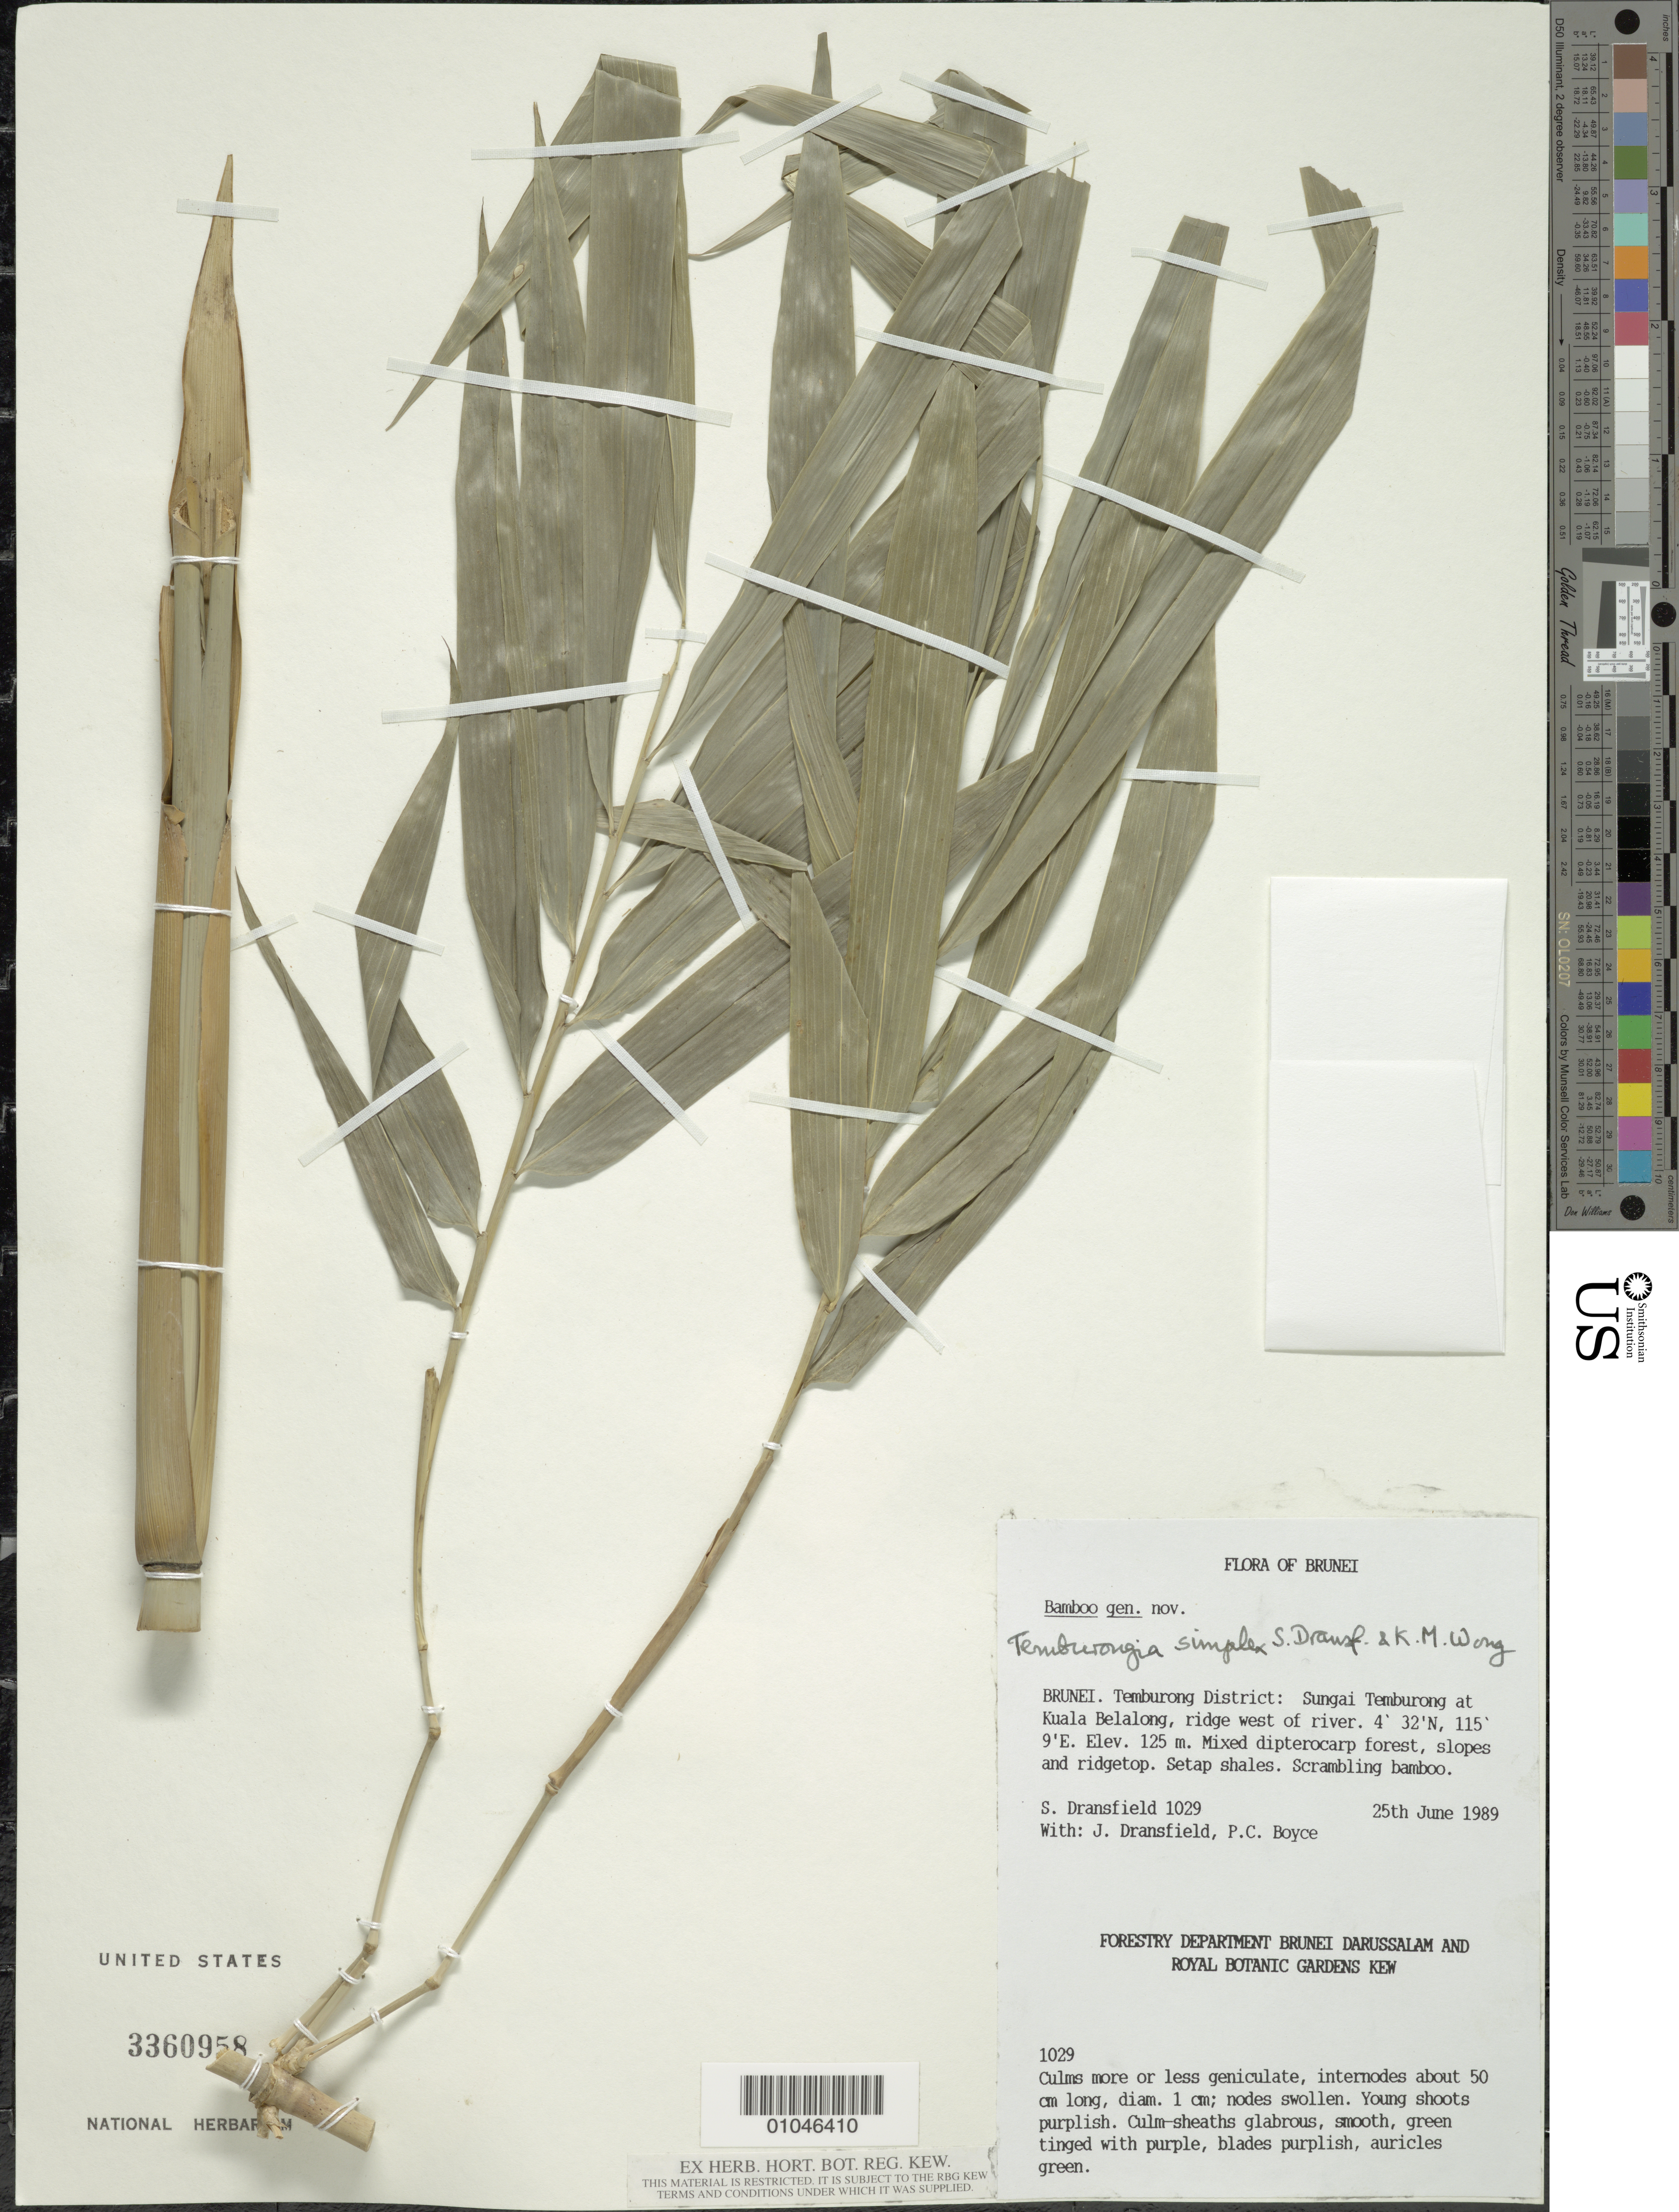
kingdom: Plantae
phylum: Tracheophyta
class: Liliopsida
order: Poales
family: Poaceae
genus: Temburongia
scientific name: Temburongia simplex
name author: S. Dransf. & K.M. Wong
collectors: S. Dransfield, J. Dransfield & P. C. Boyce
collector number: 1029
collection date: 1989-06-25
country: Brunei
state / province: Temburong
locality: Sungai Temburong at Kuala Belalong, ridge west of river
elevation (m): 125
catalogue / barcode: US 3360958